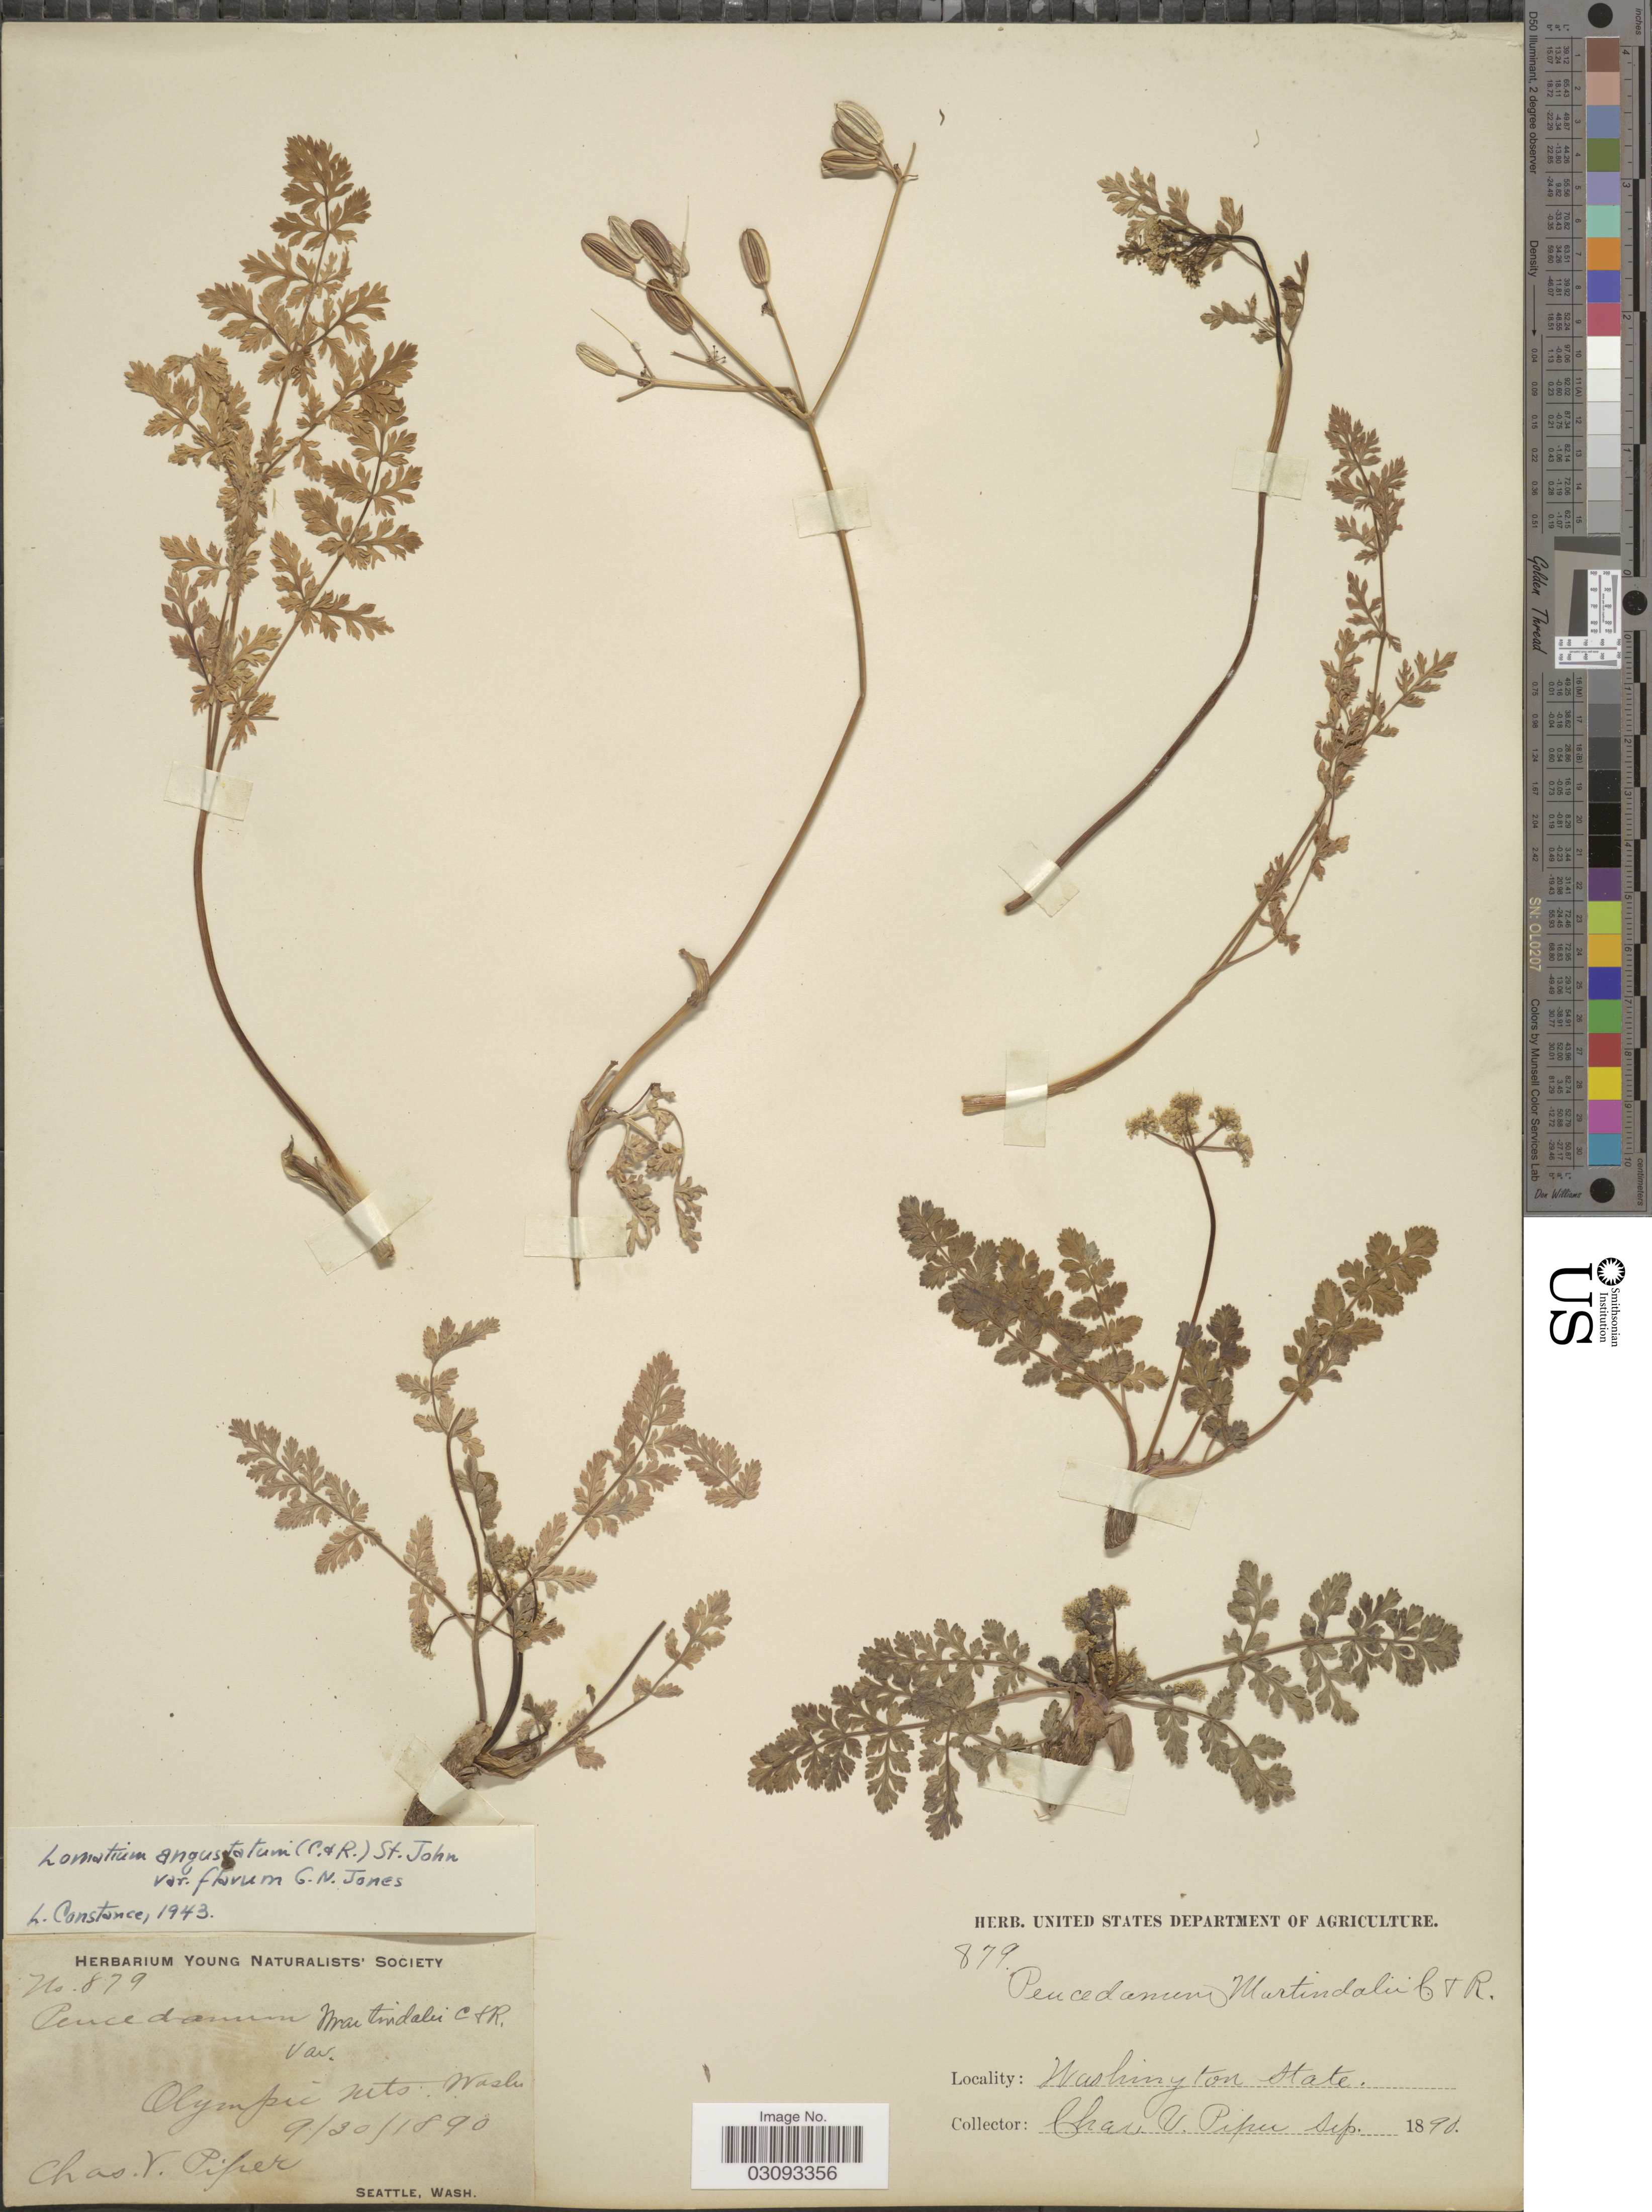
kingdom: Plantae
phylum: Tracheophyta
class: Magnoliopsida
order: Apiales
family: Apiaceae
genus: Lomatium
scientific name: Lomatium angustatum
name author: (J.M. Coult. & Rose) H. St. John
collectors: C. V. Piper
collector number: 879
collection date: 1890-09-30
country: United States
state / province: Washington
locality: Olympic Mts.